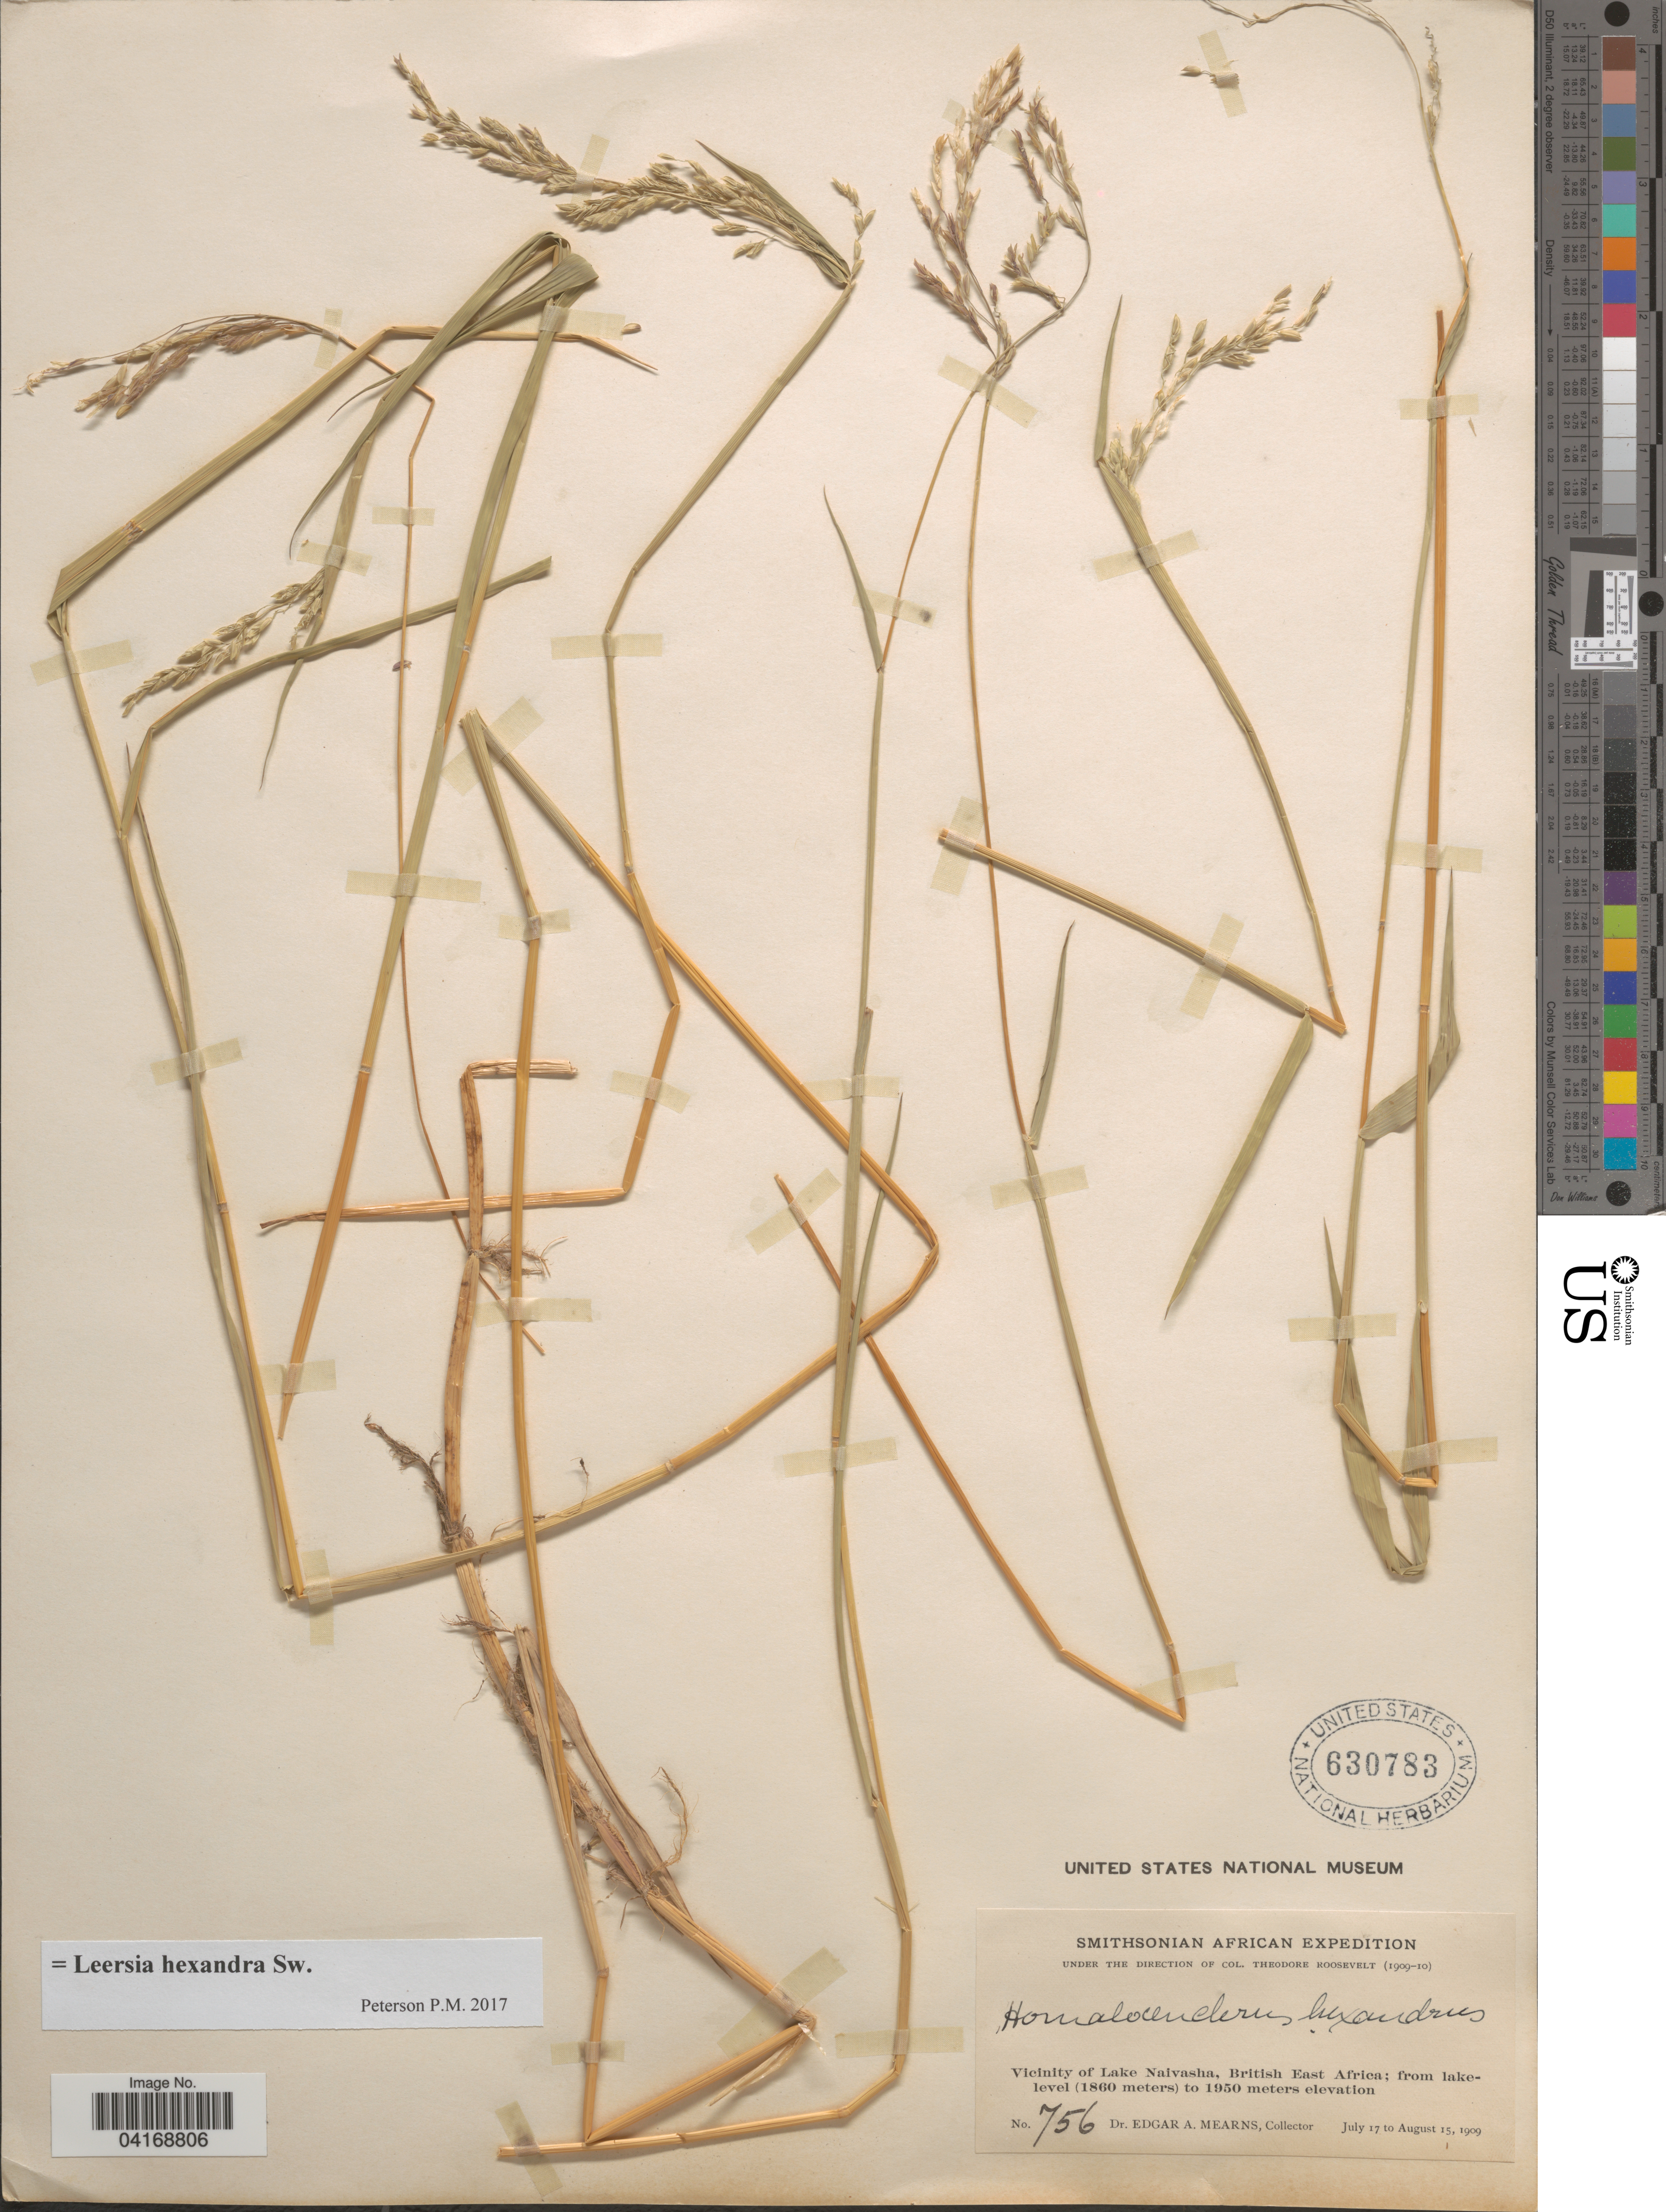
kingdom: Plantae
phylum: Tracheophyta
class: Liliopsida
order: Poales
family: Poaceae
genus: Leersia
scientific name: Leersia hexandra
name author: Sw.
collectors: E. A. Mearns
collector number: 756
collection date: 1909-07-17/1909-08-15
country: Kenya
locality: Smithsonian African Expedition. Vicinity of Lake Naivasha, British East Africa.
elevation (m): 1860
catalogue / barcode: US 630783